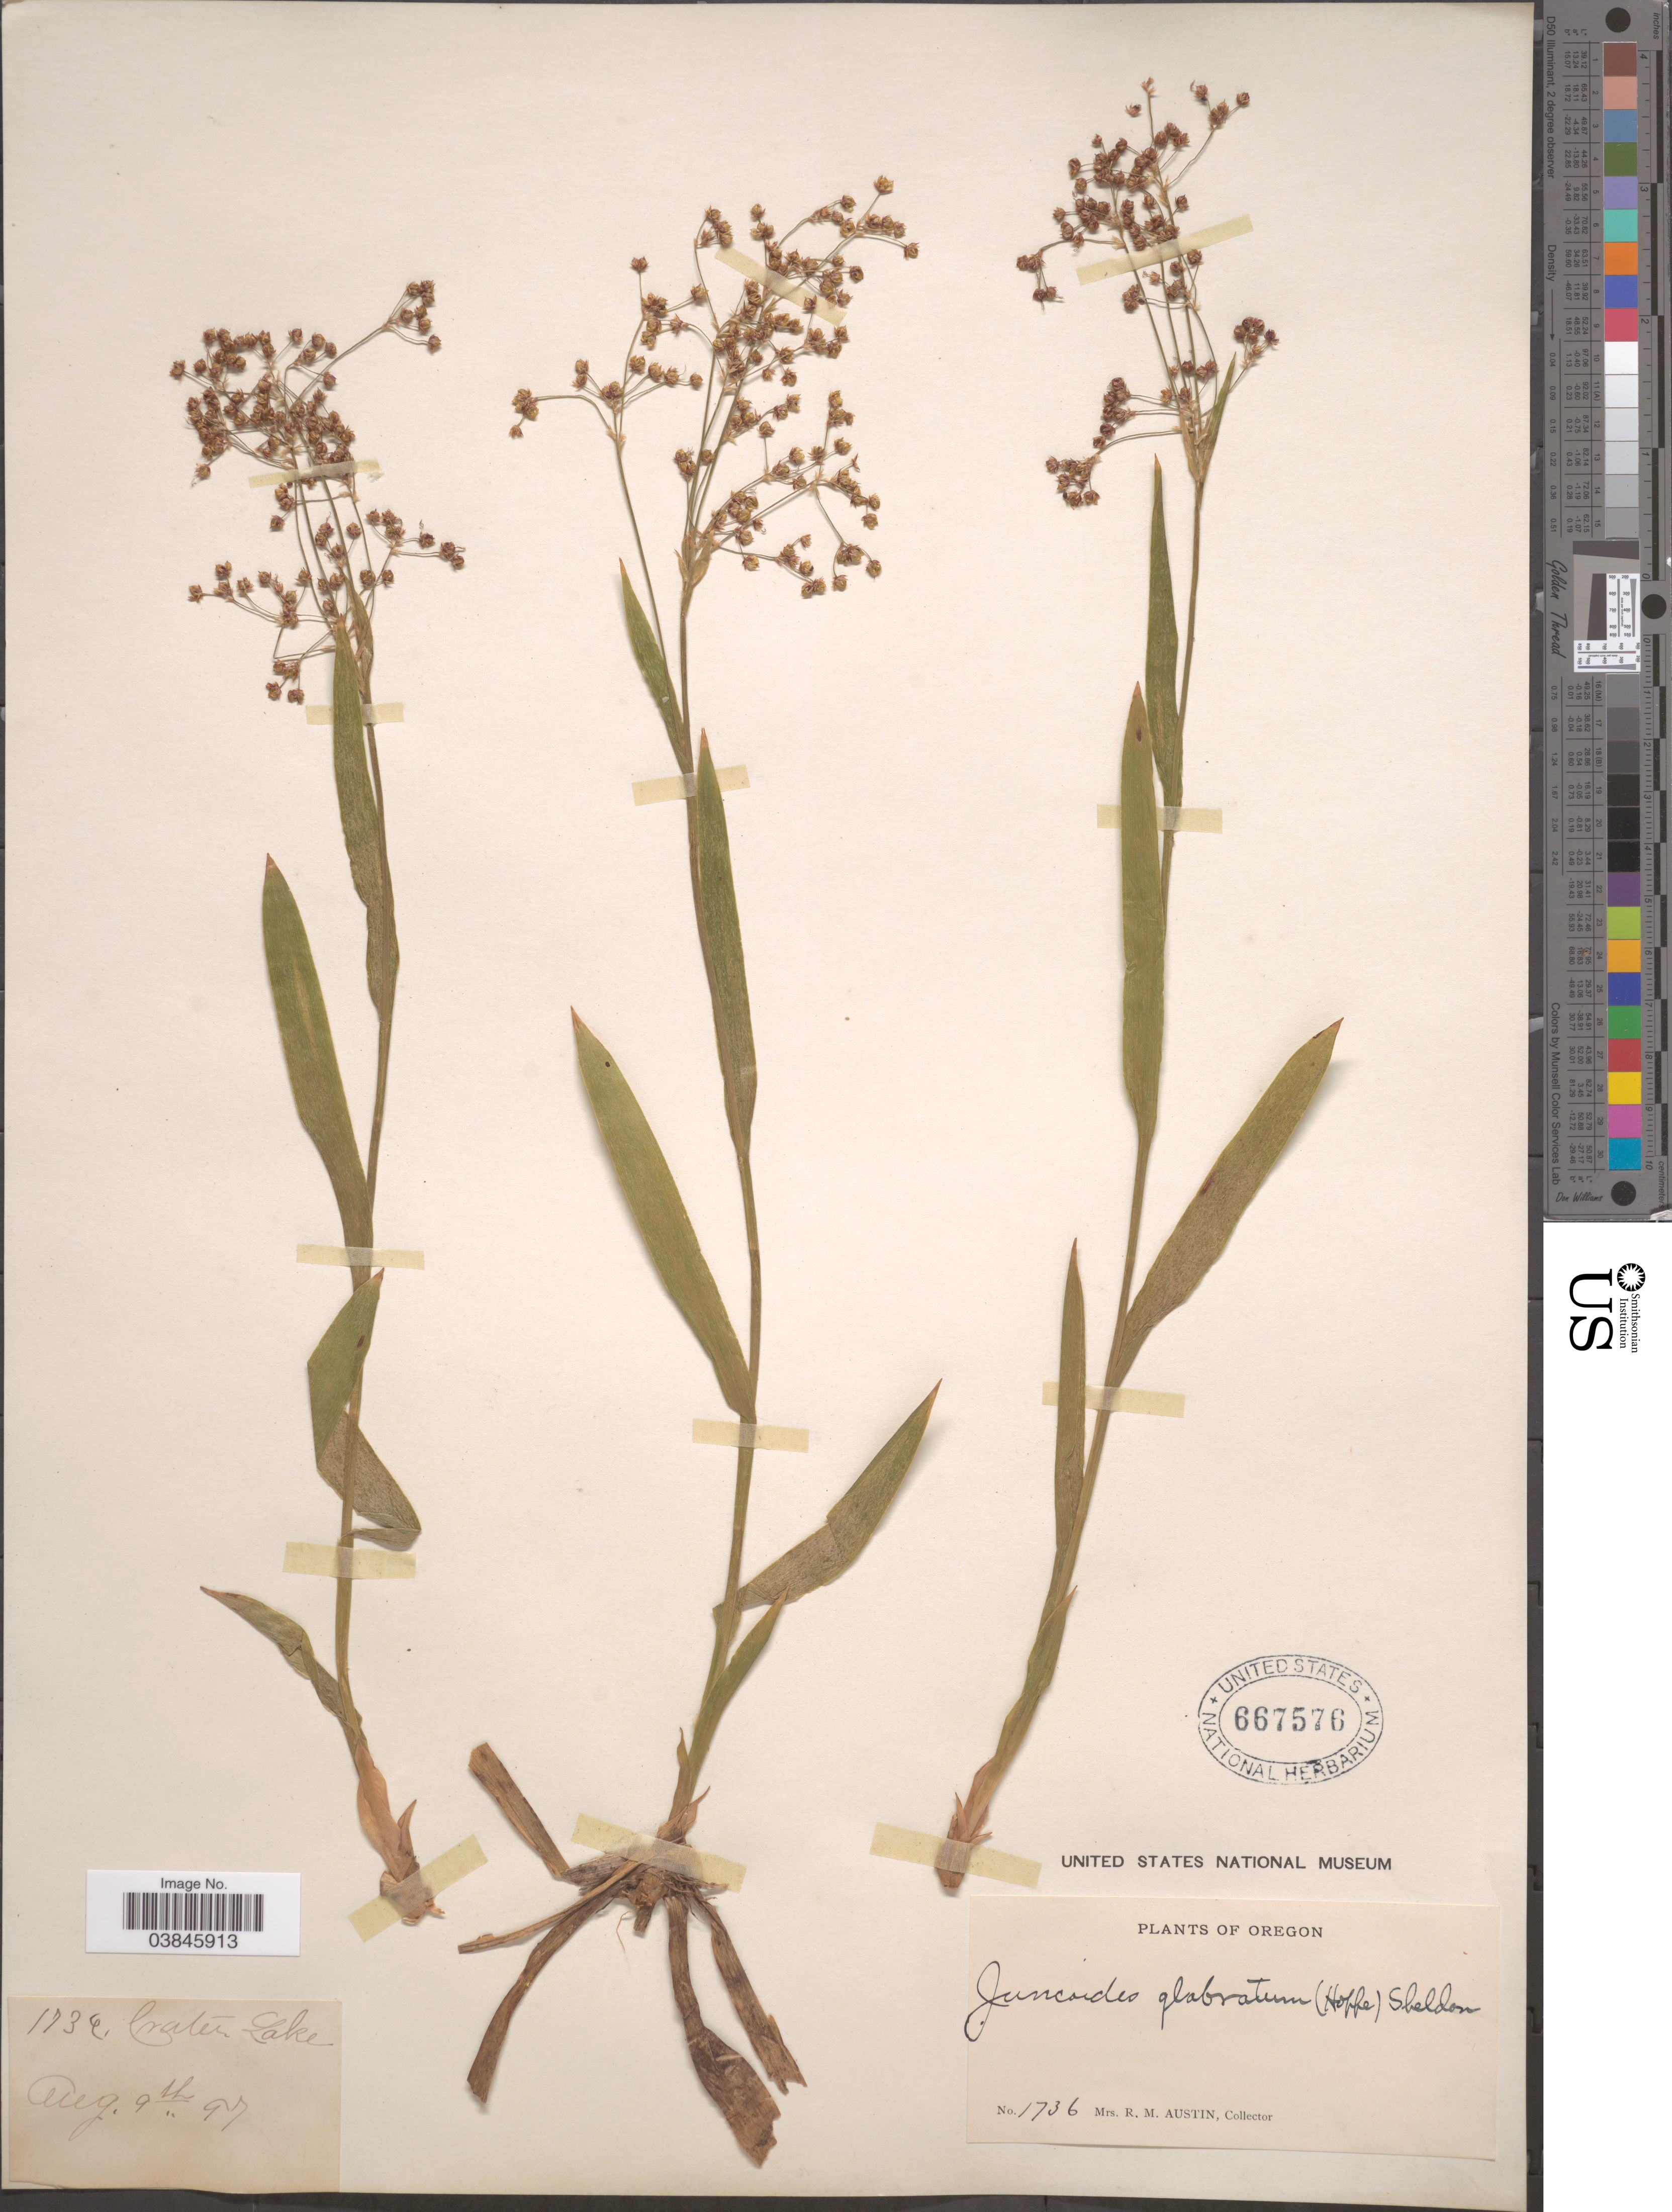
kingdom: Plantae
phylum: Tracheophyta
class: Liliopsida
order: Poales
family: Juncaceae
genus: Luzula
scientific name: Luzula glabrata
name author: (Hoppe) Desv.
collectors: R. Austin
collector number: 1736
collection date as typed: Transcribed d/m/y: 9/8/97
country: United States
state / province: Oregon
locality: Crater Lake.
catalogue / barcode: US 667576